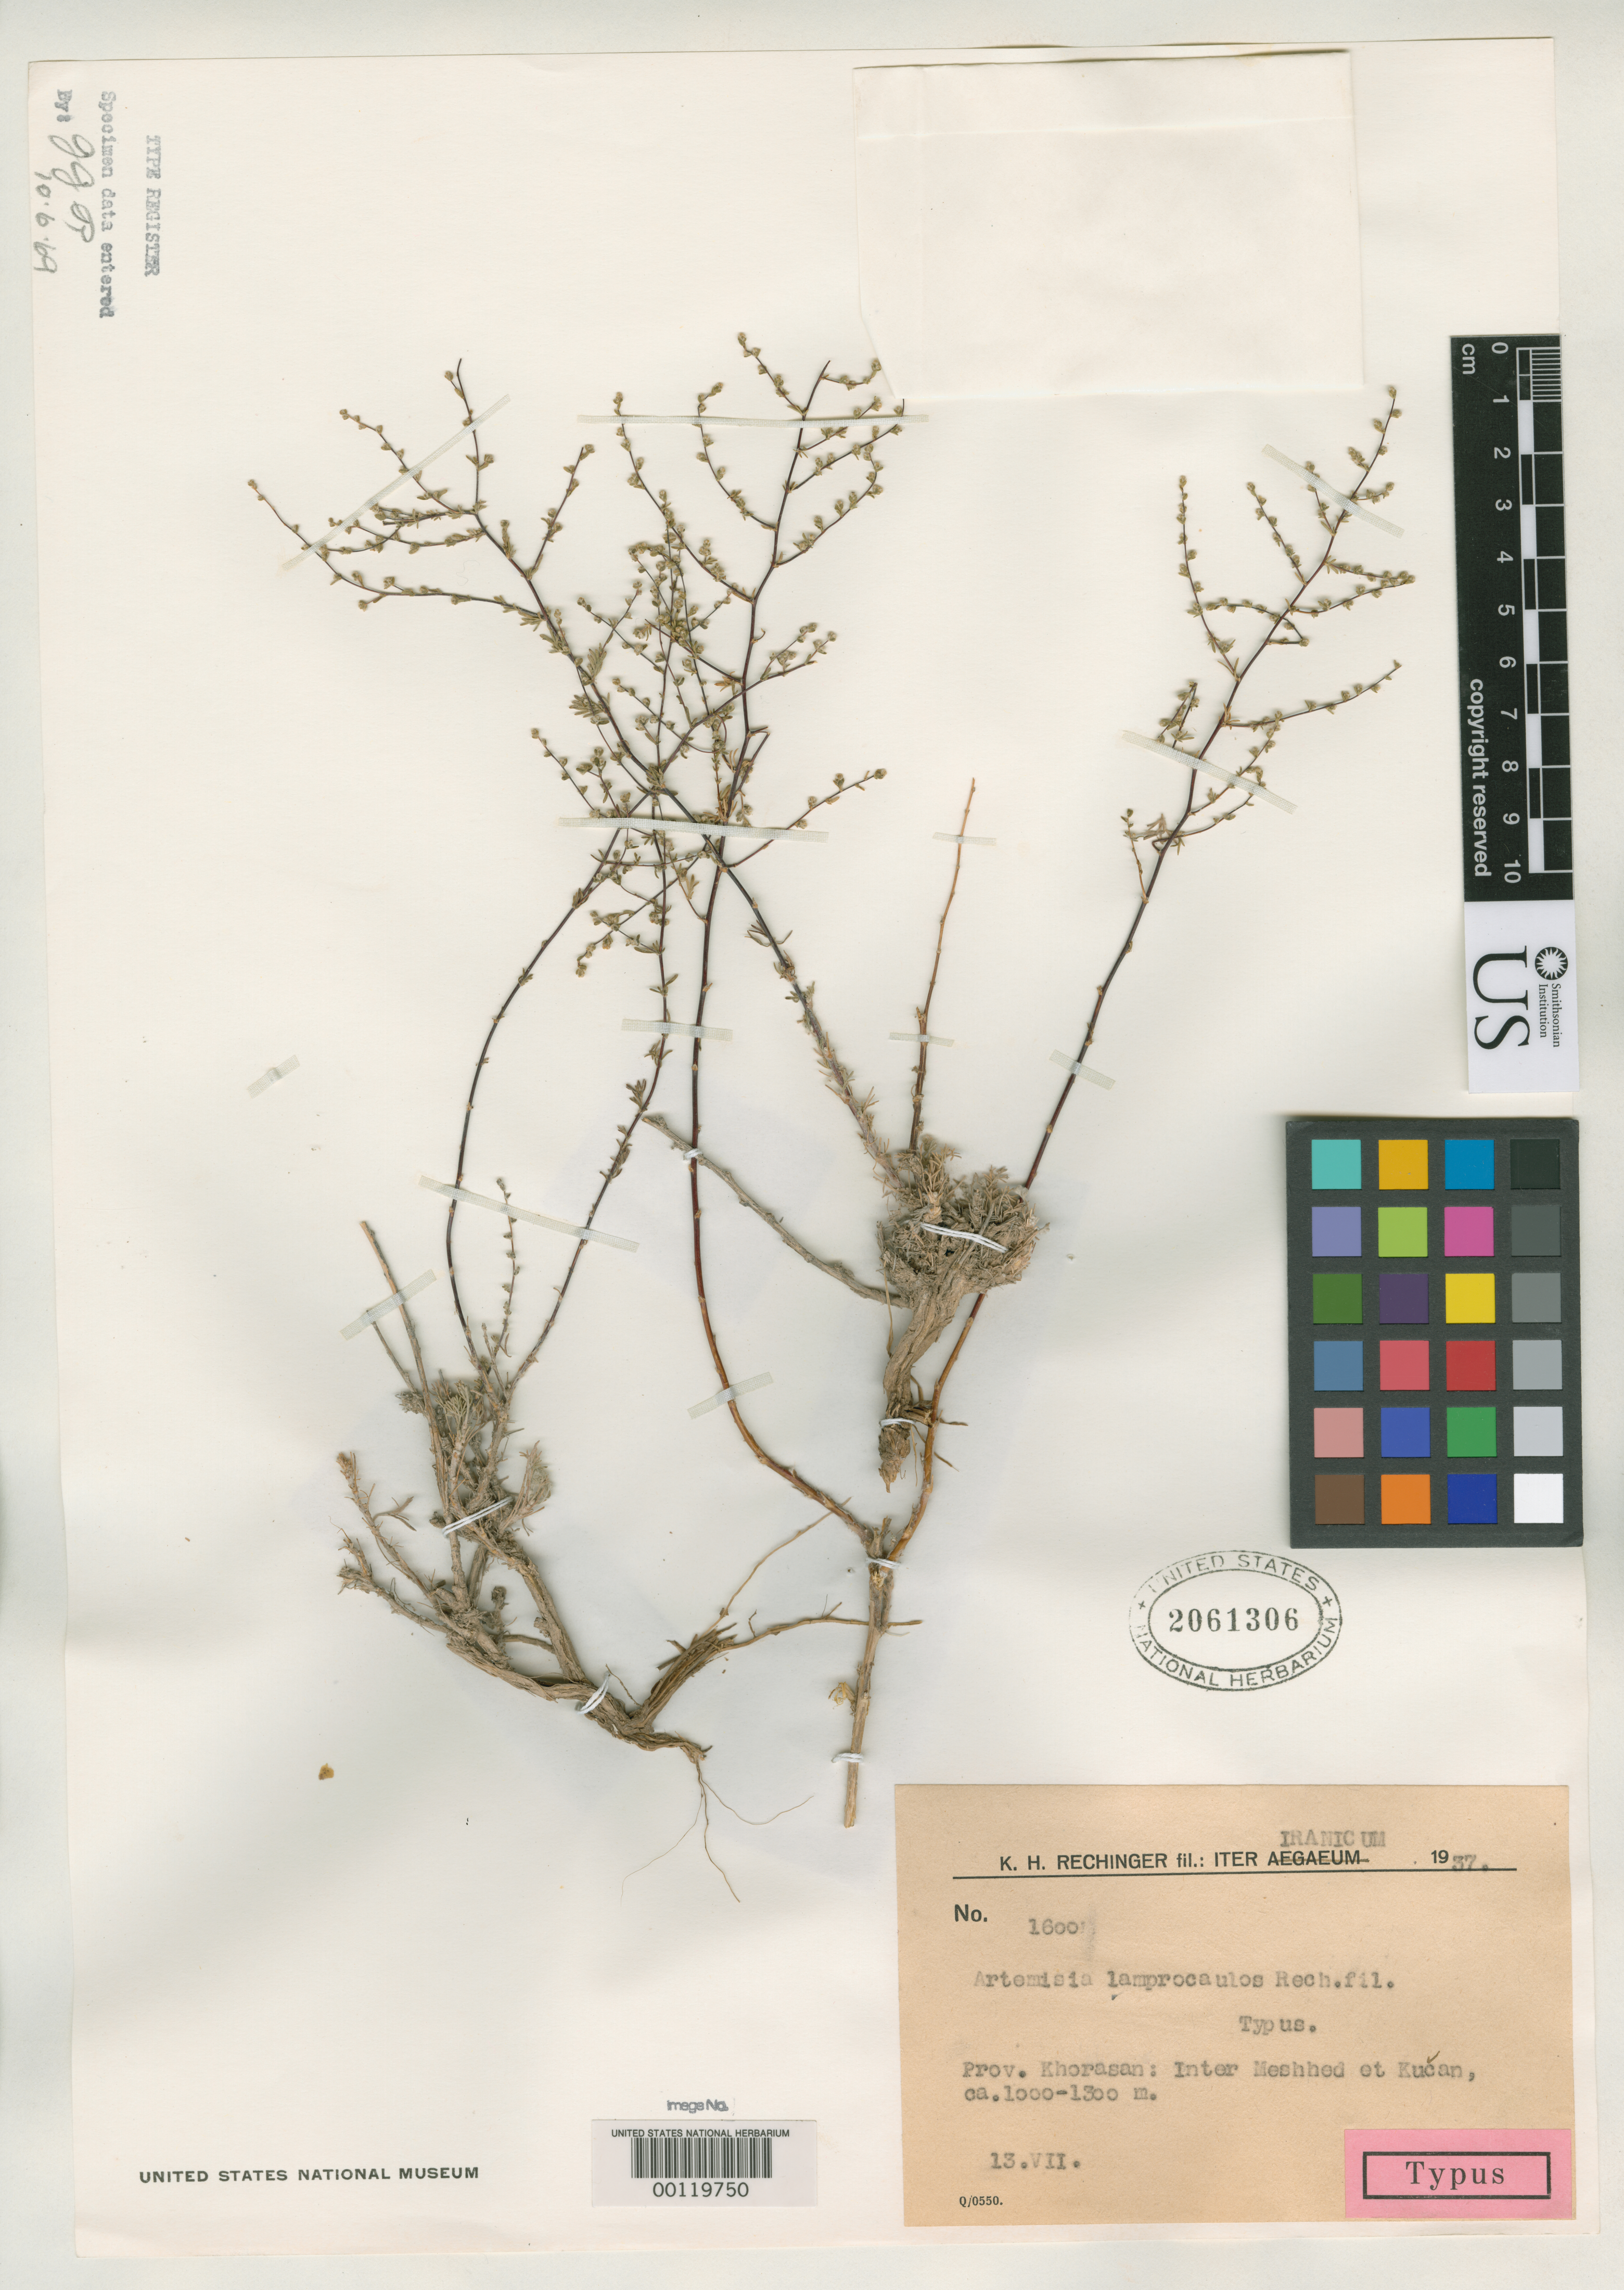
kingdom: Plantae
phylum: Tracheophyta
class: Magnoliopsida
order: Asterales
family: Asteraceae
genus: Artemisia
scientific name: Artemisia lamprocaulos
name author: Rech. f.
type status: Type Collection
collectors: K. H. Rechinger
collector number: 1600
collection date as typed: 13 Jul 1937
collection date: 1937-07-13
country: Iran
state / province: Khorasan [obsolete]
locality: Between Meshhed and Kucan.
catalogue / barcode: US 2061306